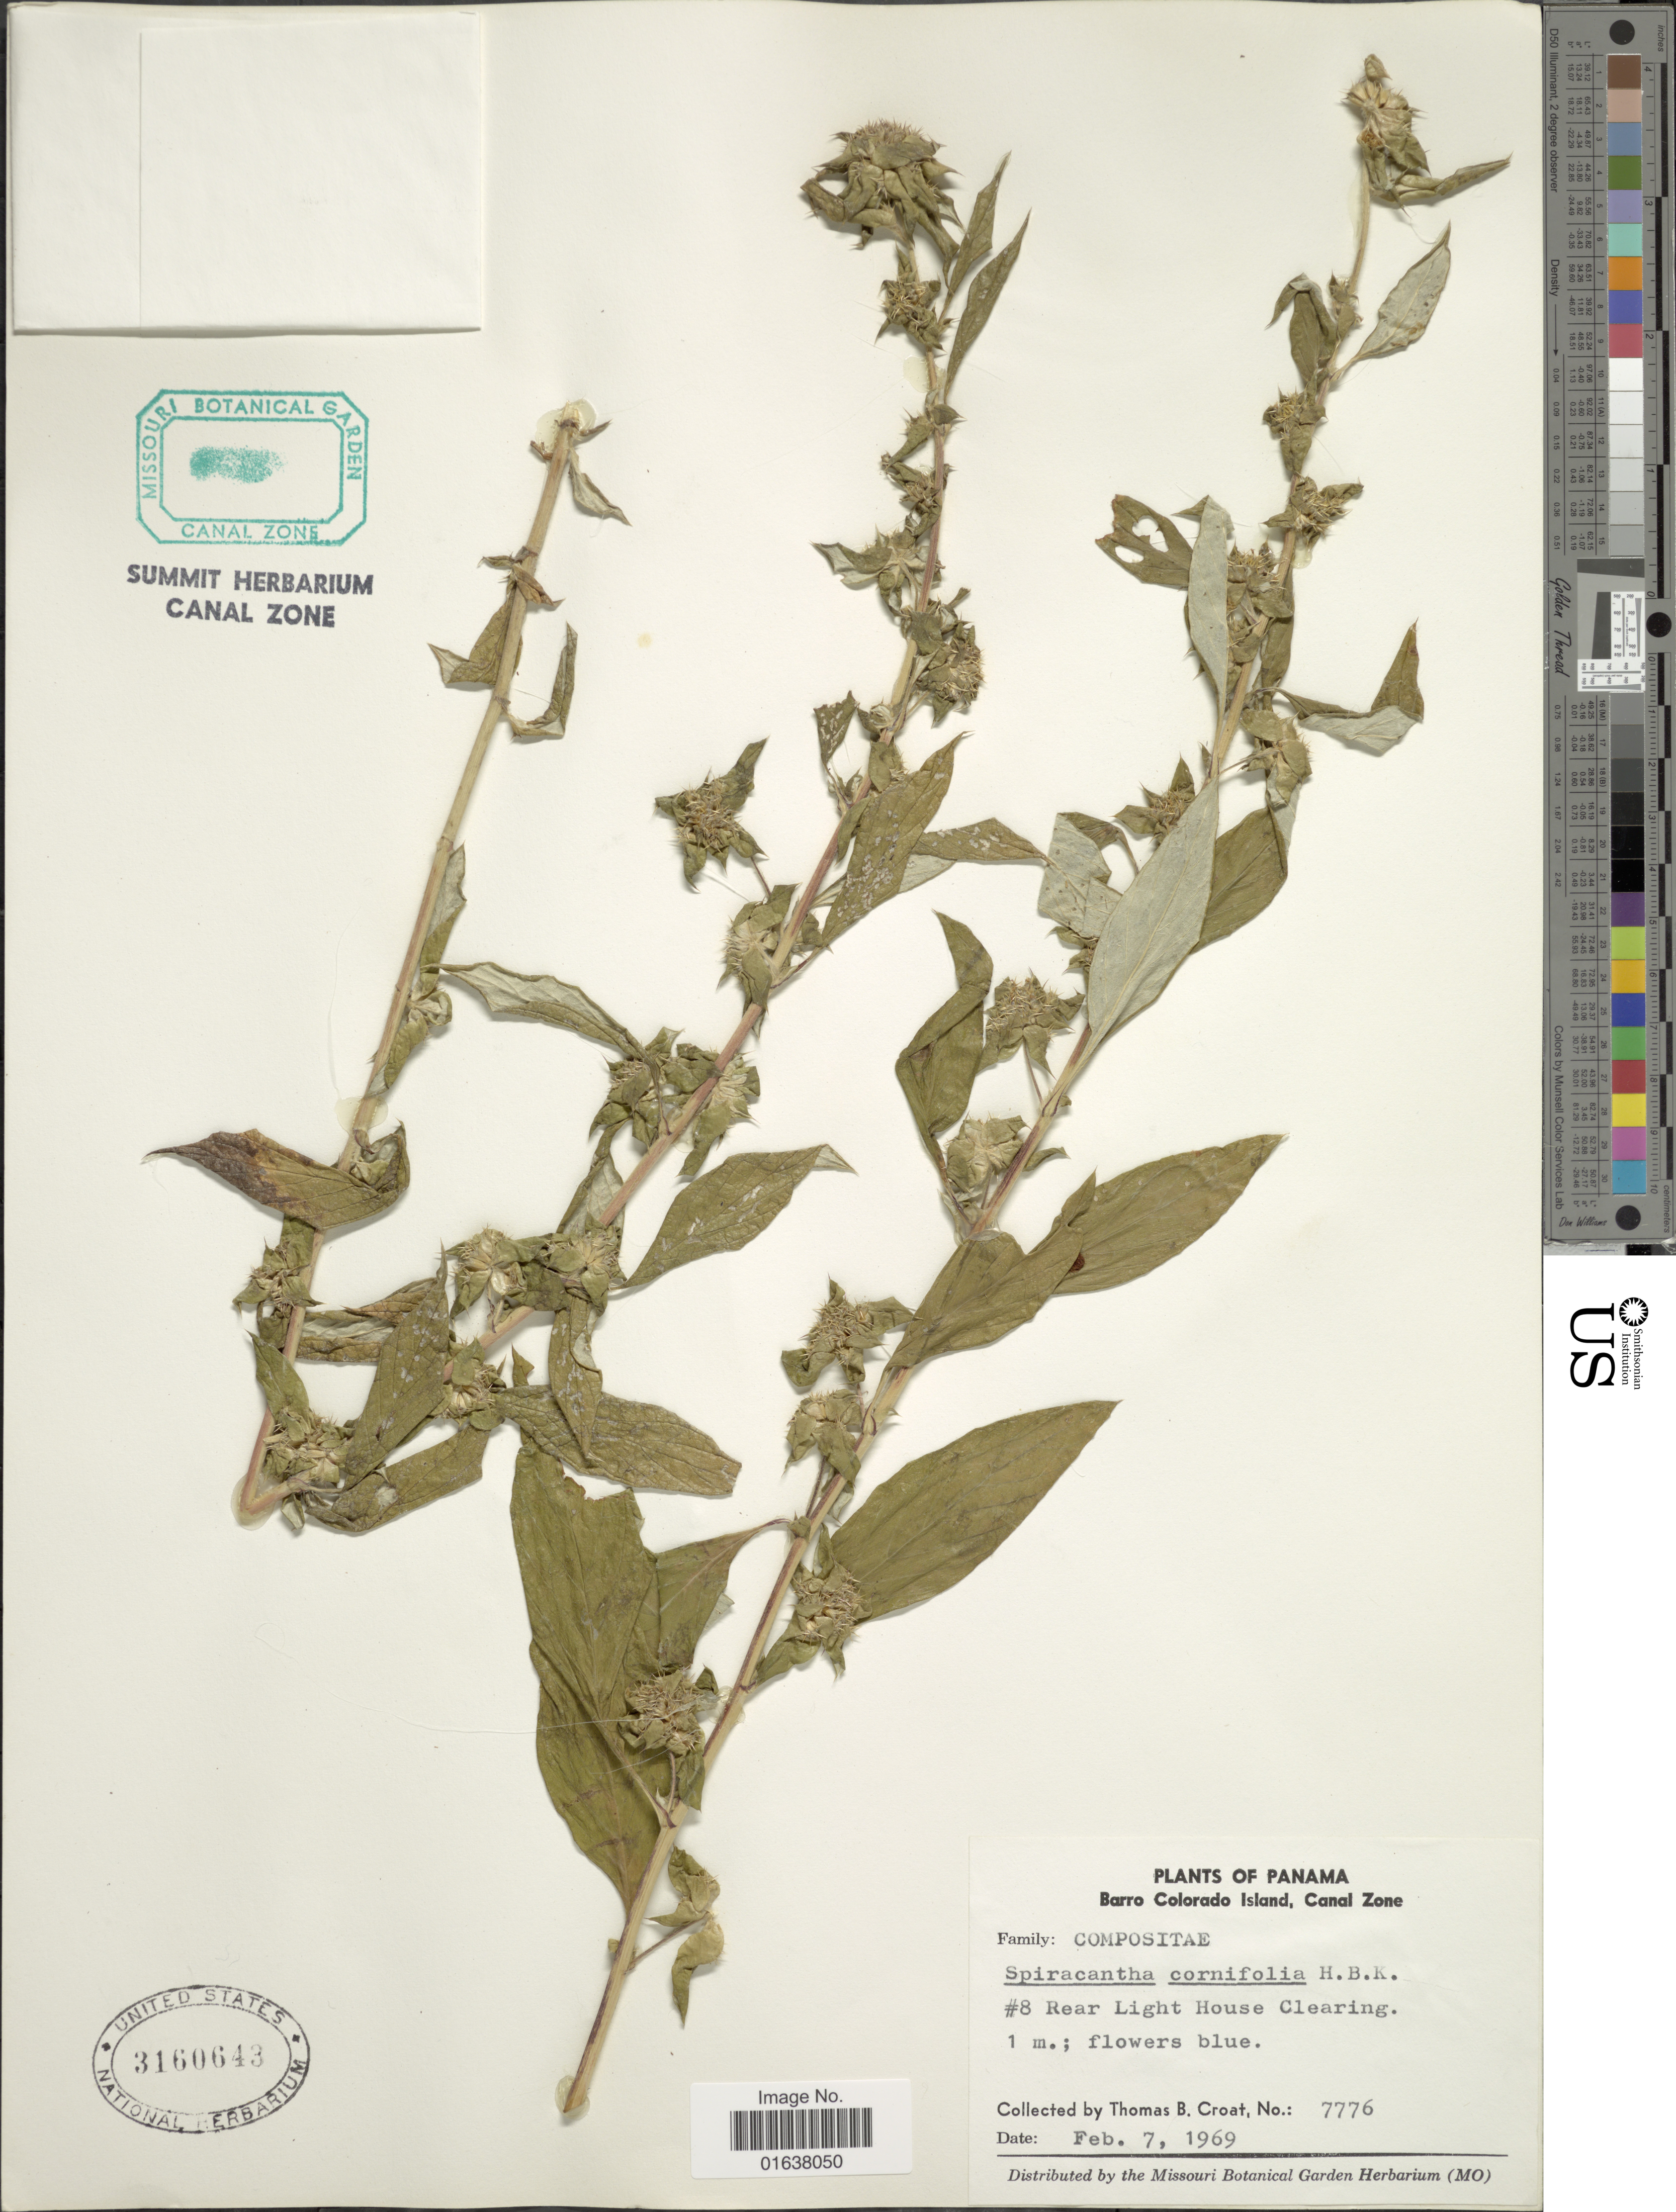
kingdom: Plantae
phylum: Tracheophyta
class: Magnoliopsida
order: Asterales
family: Asteraceae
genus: Spiracantha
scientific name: Spiracantha cornifolia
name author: Kunth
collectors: T. B. Croat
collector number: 7776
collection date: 1969-02-07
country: Panama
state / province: Panamá Oeste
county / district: Canal Zone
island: Barro Colorado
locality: Barro Colorado Island, Canal Zone. #8 Rear Light House Clearing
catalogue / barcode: US 3160643